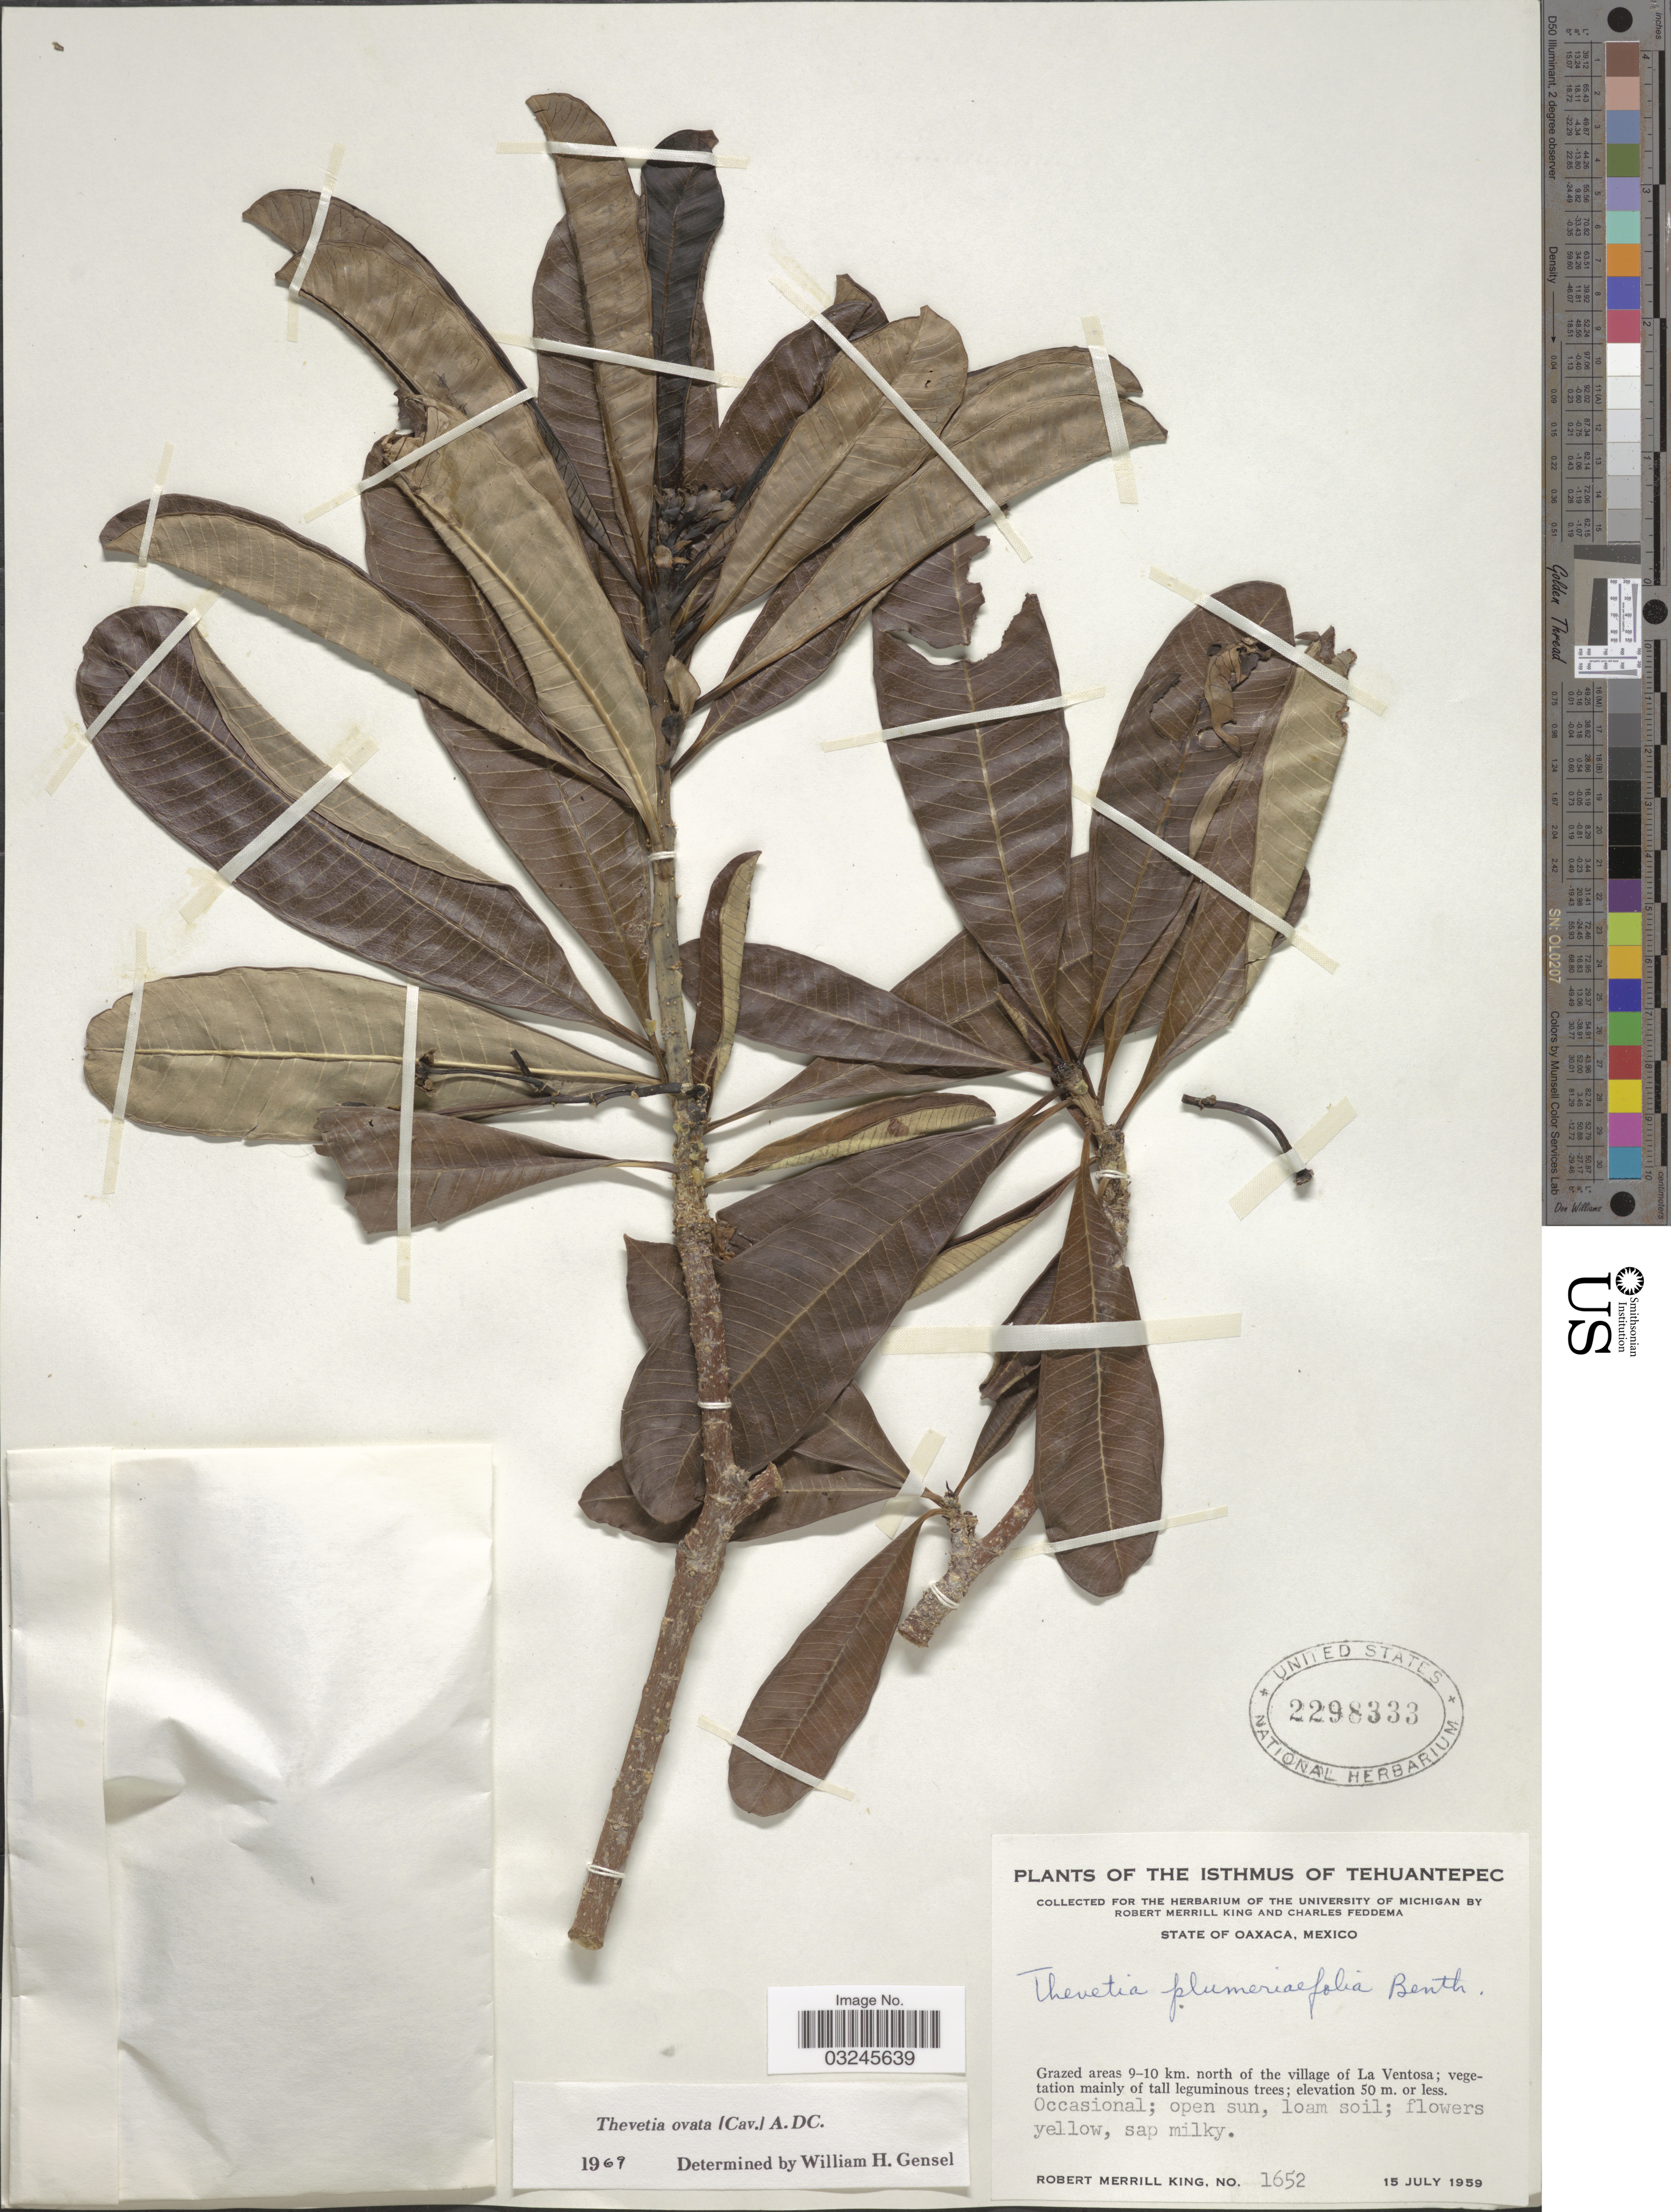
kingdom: Plantae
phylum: Tracheophyta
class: Magnoliopsida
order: Gentianales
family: Apocynaceae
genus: Thevetia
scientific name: Thevetia ovata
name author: (Cav.) A. DC.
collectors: R. M. King & C. Feddema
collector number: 1652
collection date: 1959-07-15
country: Mexico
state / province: Oaxaca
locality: The Isthmus of Tehuantepec, Grazed areas 9-10 km. north of the village of La Ventosa.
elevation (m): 50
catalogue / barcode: US 2298333